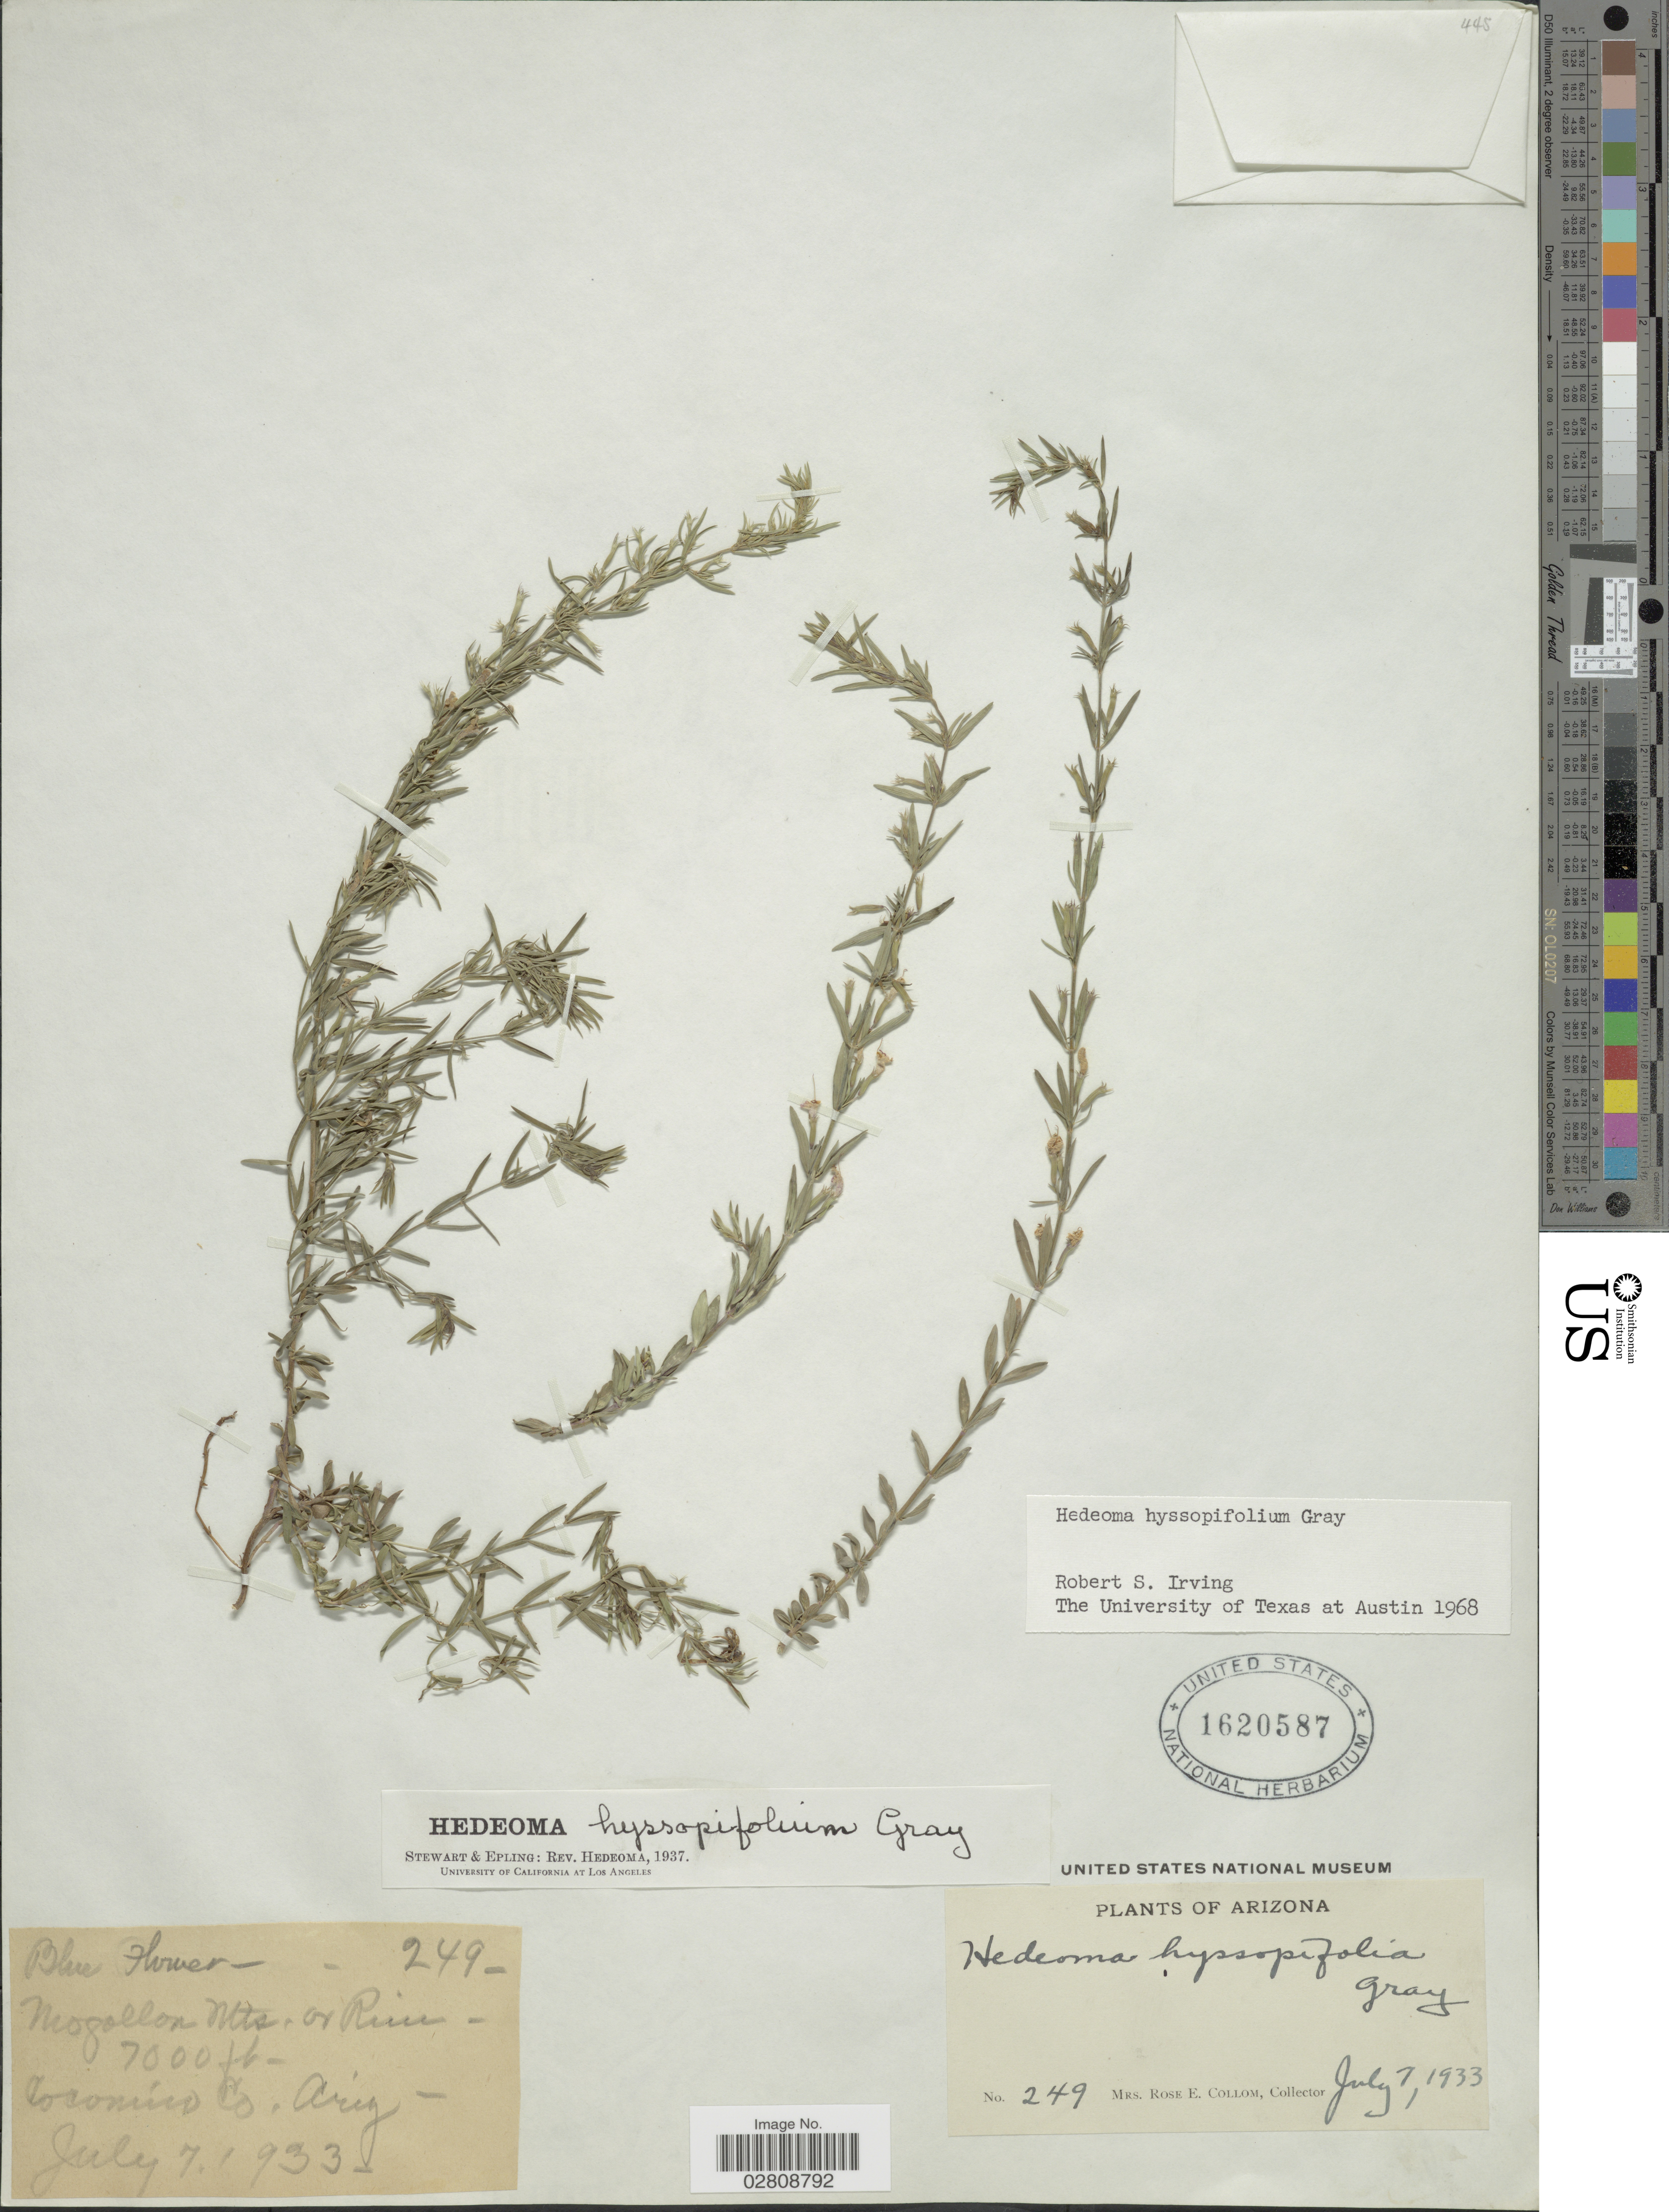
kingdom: Plantae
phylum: Tracheophyta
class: Magnoliopsida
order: Lamiales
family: Lamiaceae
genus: Hedeoma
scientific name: Hedeoma hyssopifolia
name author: A. Gray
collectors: R. E. Collom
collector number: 249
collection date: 1933-07-07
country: United States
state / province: Arizona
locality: Mogollon Mts or Rim, Coconino Co.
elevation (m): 2134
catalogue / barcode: US 1620587